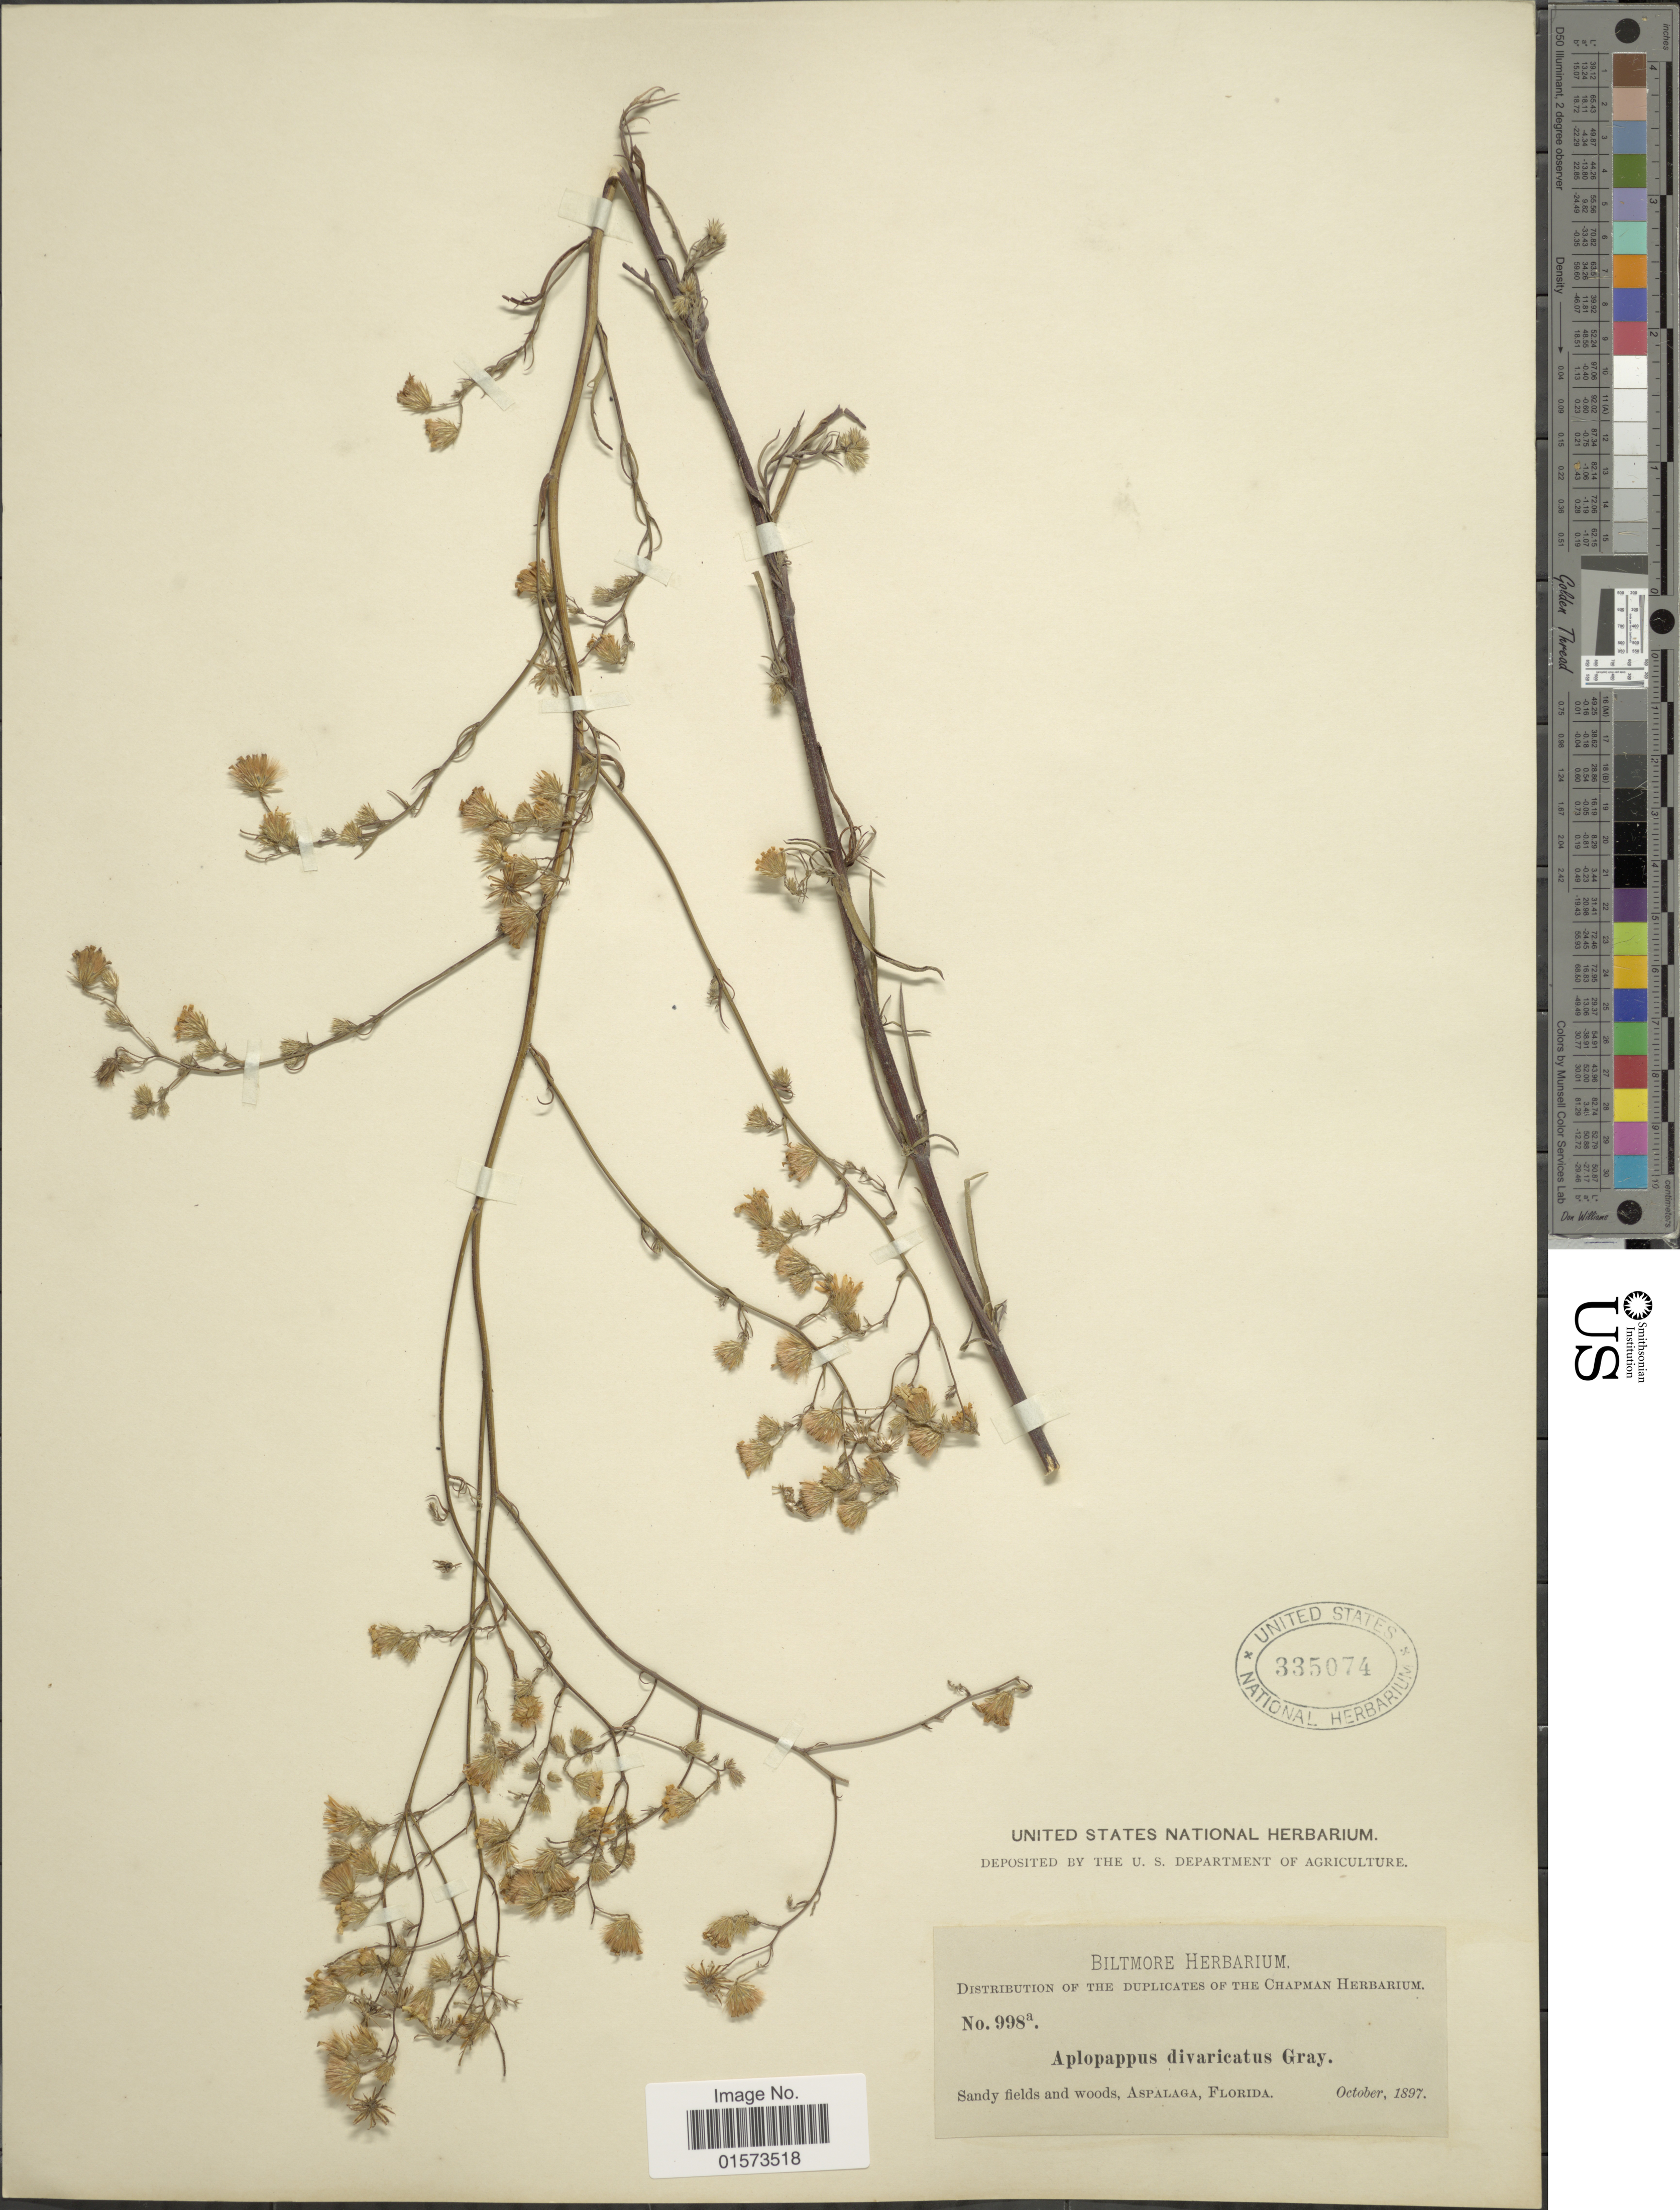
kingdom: Plantae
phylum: Tracheophyta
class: Magnoliopsida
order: Asterales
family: Asteraceae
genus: Croptilon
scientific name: Croptilon divaricatum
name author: (Nutt.) Raf.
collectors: ex herb. Biltmore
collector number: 998a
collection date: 1897-10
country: United States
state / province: Florida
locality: Sandy fields and woods, Apalaga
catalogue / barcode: US 335074